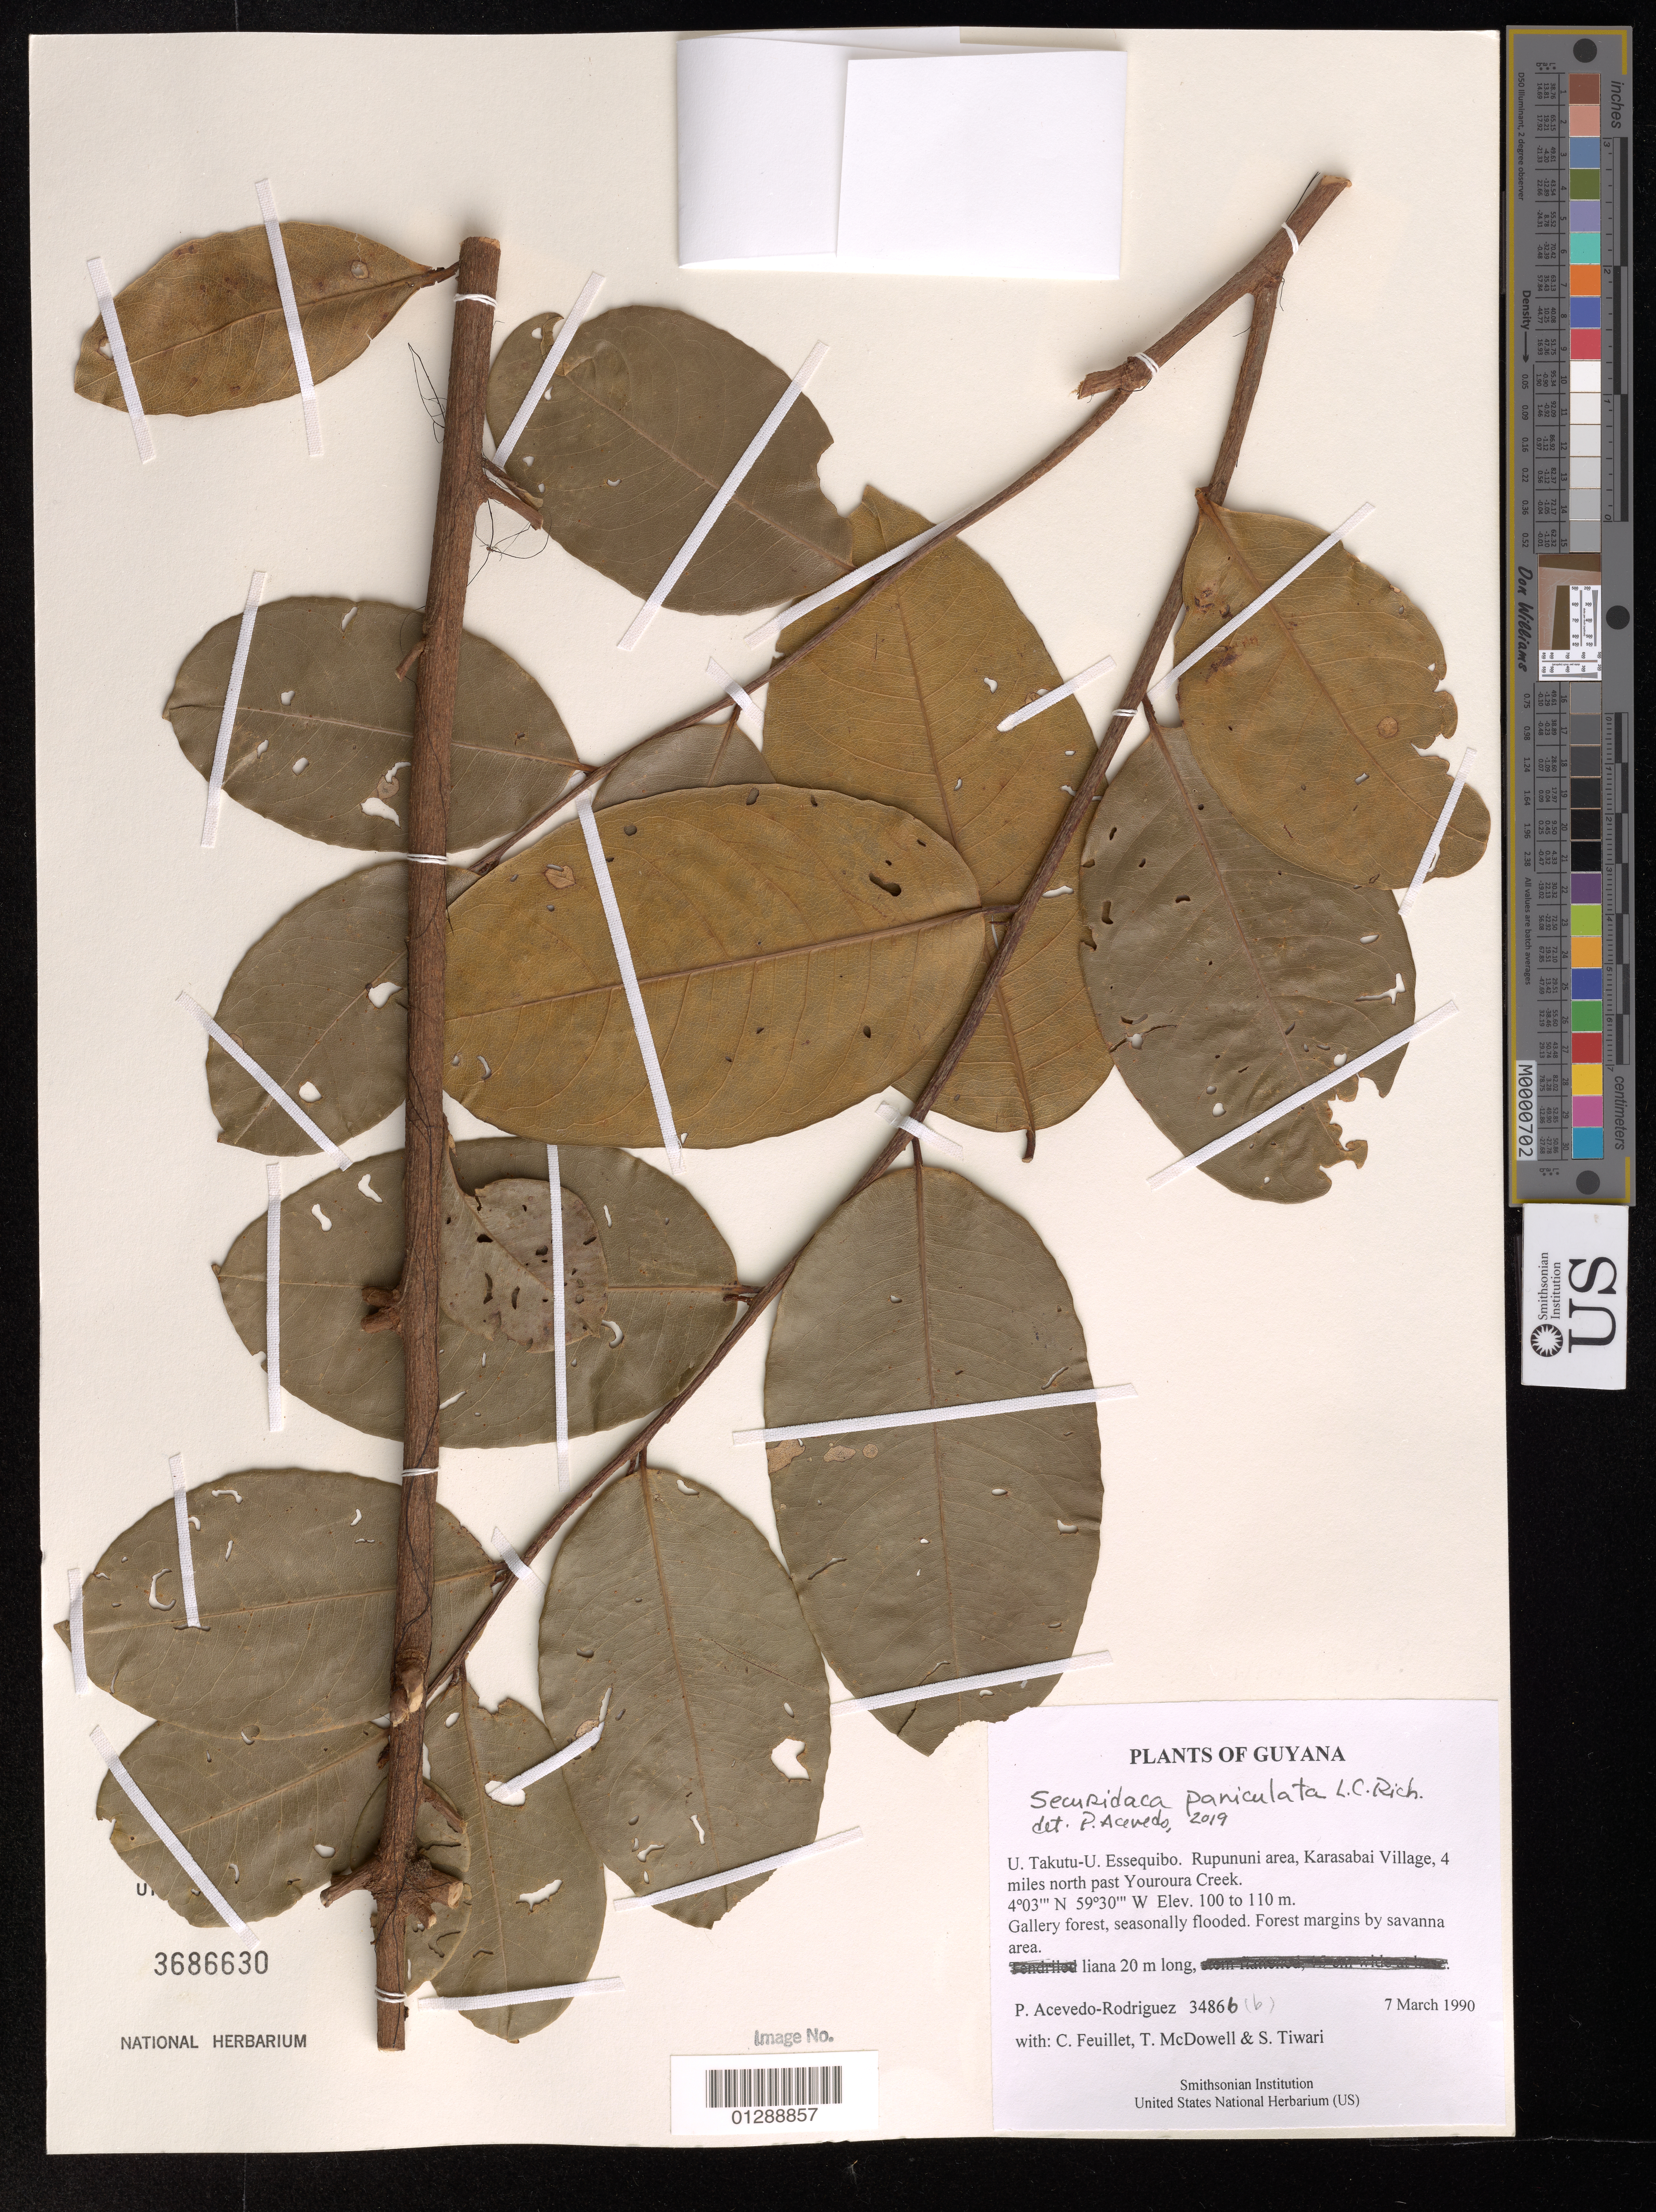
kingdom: Plantae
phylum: Tracheophyta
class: Magnoliopsida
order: Fabales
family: Polygalaceae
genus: Securidaca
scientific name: Securidaca paniculata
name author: Rich.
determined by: Acevedo-Rodríguez, P., (BOT), Smithsonian Institution - National Museum of Natural History (UNITED STATES)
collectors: P. Acevedo-Rodr., C. Feuillet, T. McDowell & S. Tiwari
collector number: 3486 b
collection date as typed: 07 Mar 1990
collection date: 1990-03-07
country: Guyana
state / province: U. Takutu-U. Essequibo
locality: Rupununi area, Karasabai Village, 4 miles north past Youroura Creek.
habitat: Gallery forest, seasonally flooded. Forest margins by savanna area.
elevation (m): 100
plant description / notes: US, K, MO, B, P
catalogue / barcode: US 3686630